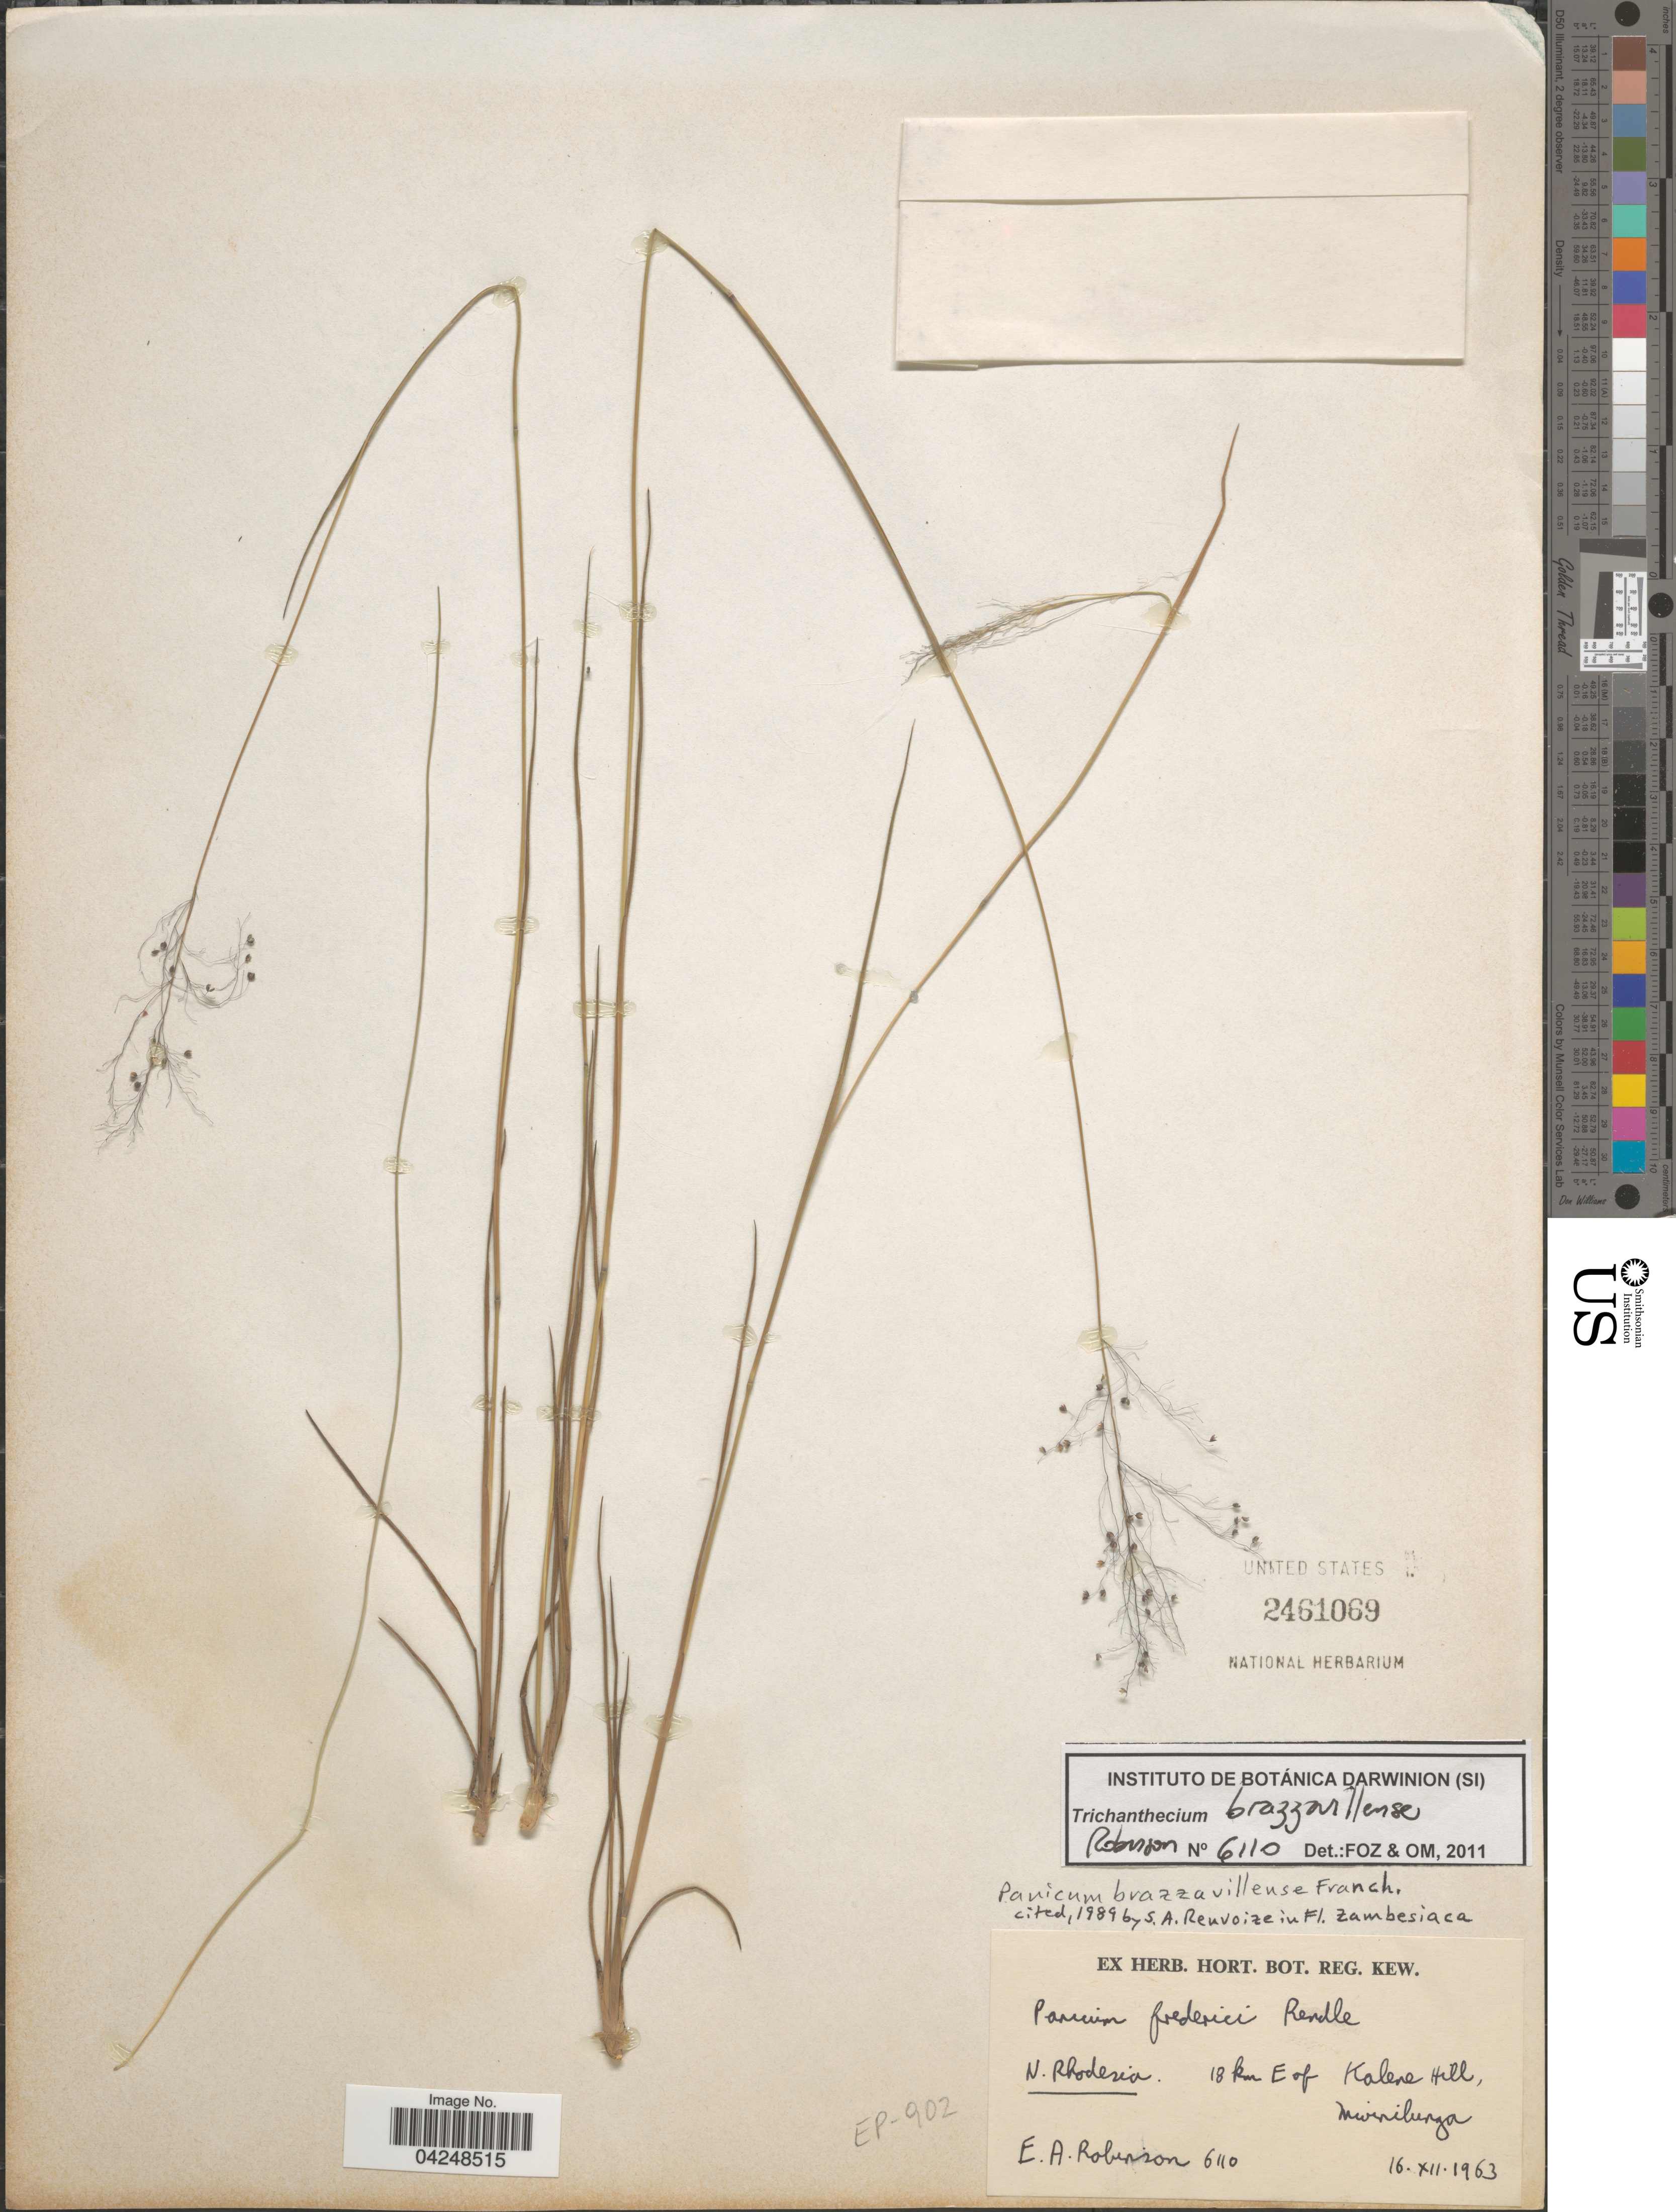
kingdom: Plantae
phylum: Tracheophyta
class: Liliopsida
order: Poales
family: Poaceae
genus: Trichanthecium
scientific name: Trichanthecium brazzavillense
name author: (Franch.) Zuloaga & Morrone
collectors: E. A. Robinson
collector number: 6110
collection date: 1963-12-16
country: Zambia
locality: N. Rhodesia. 18 km E of Kalere [interpreted] Hill, Mwinilurga [interpreted].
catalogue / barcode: US 2461069